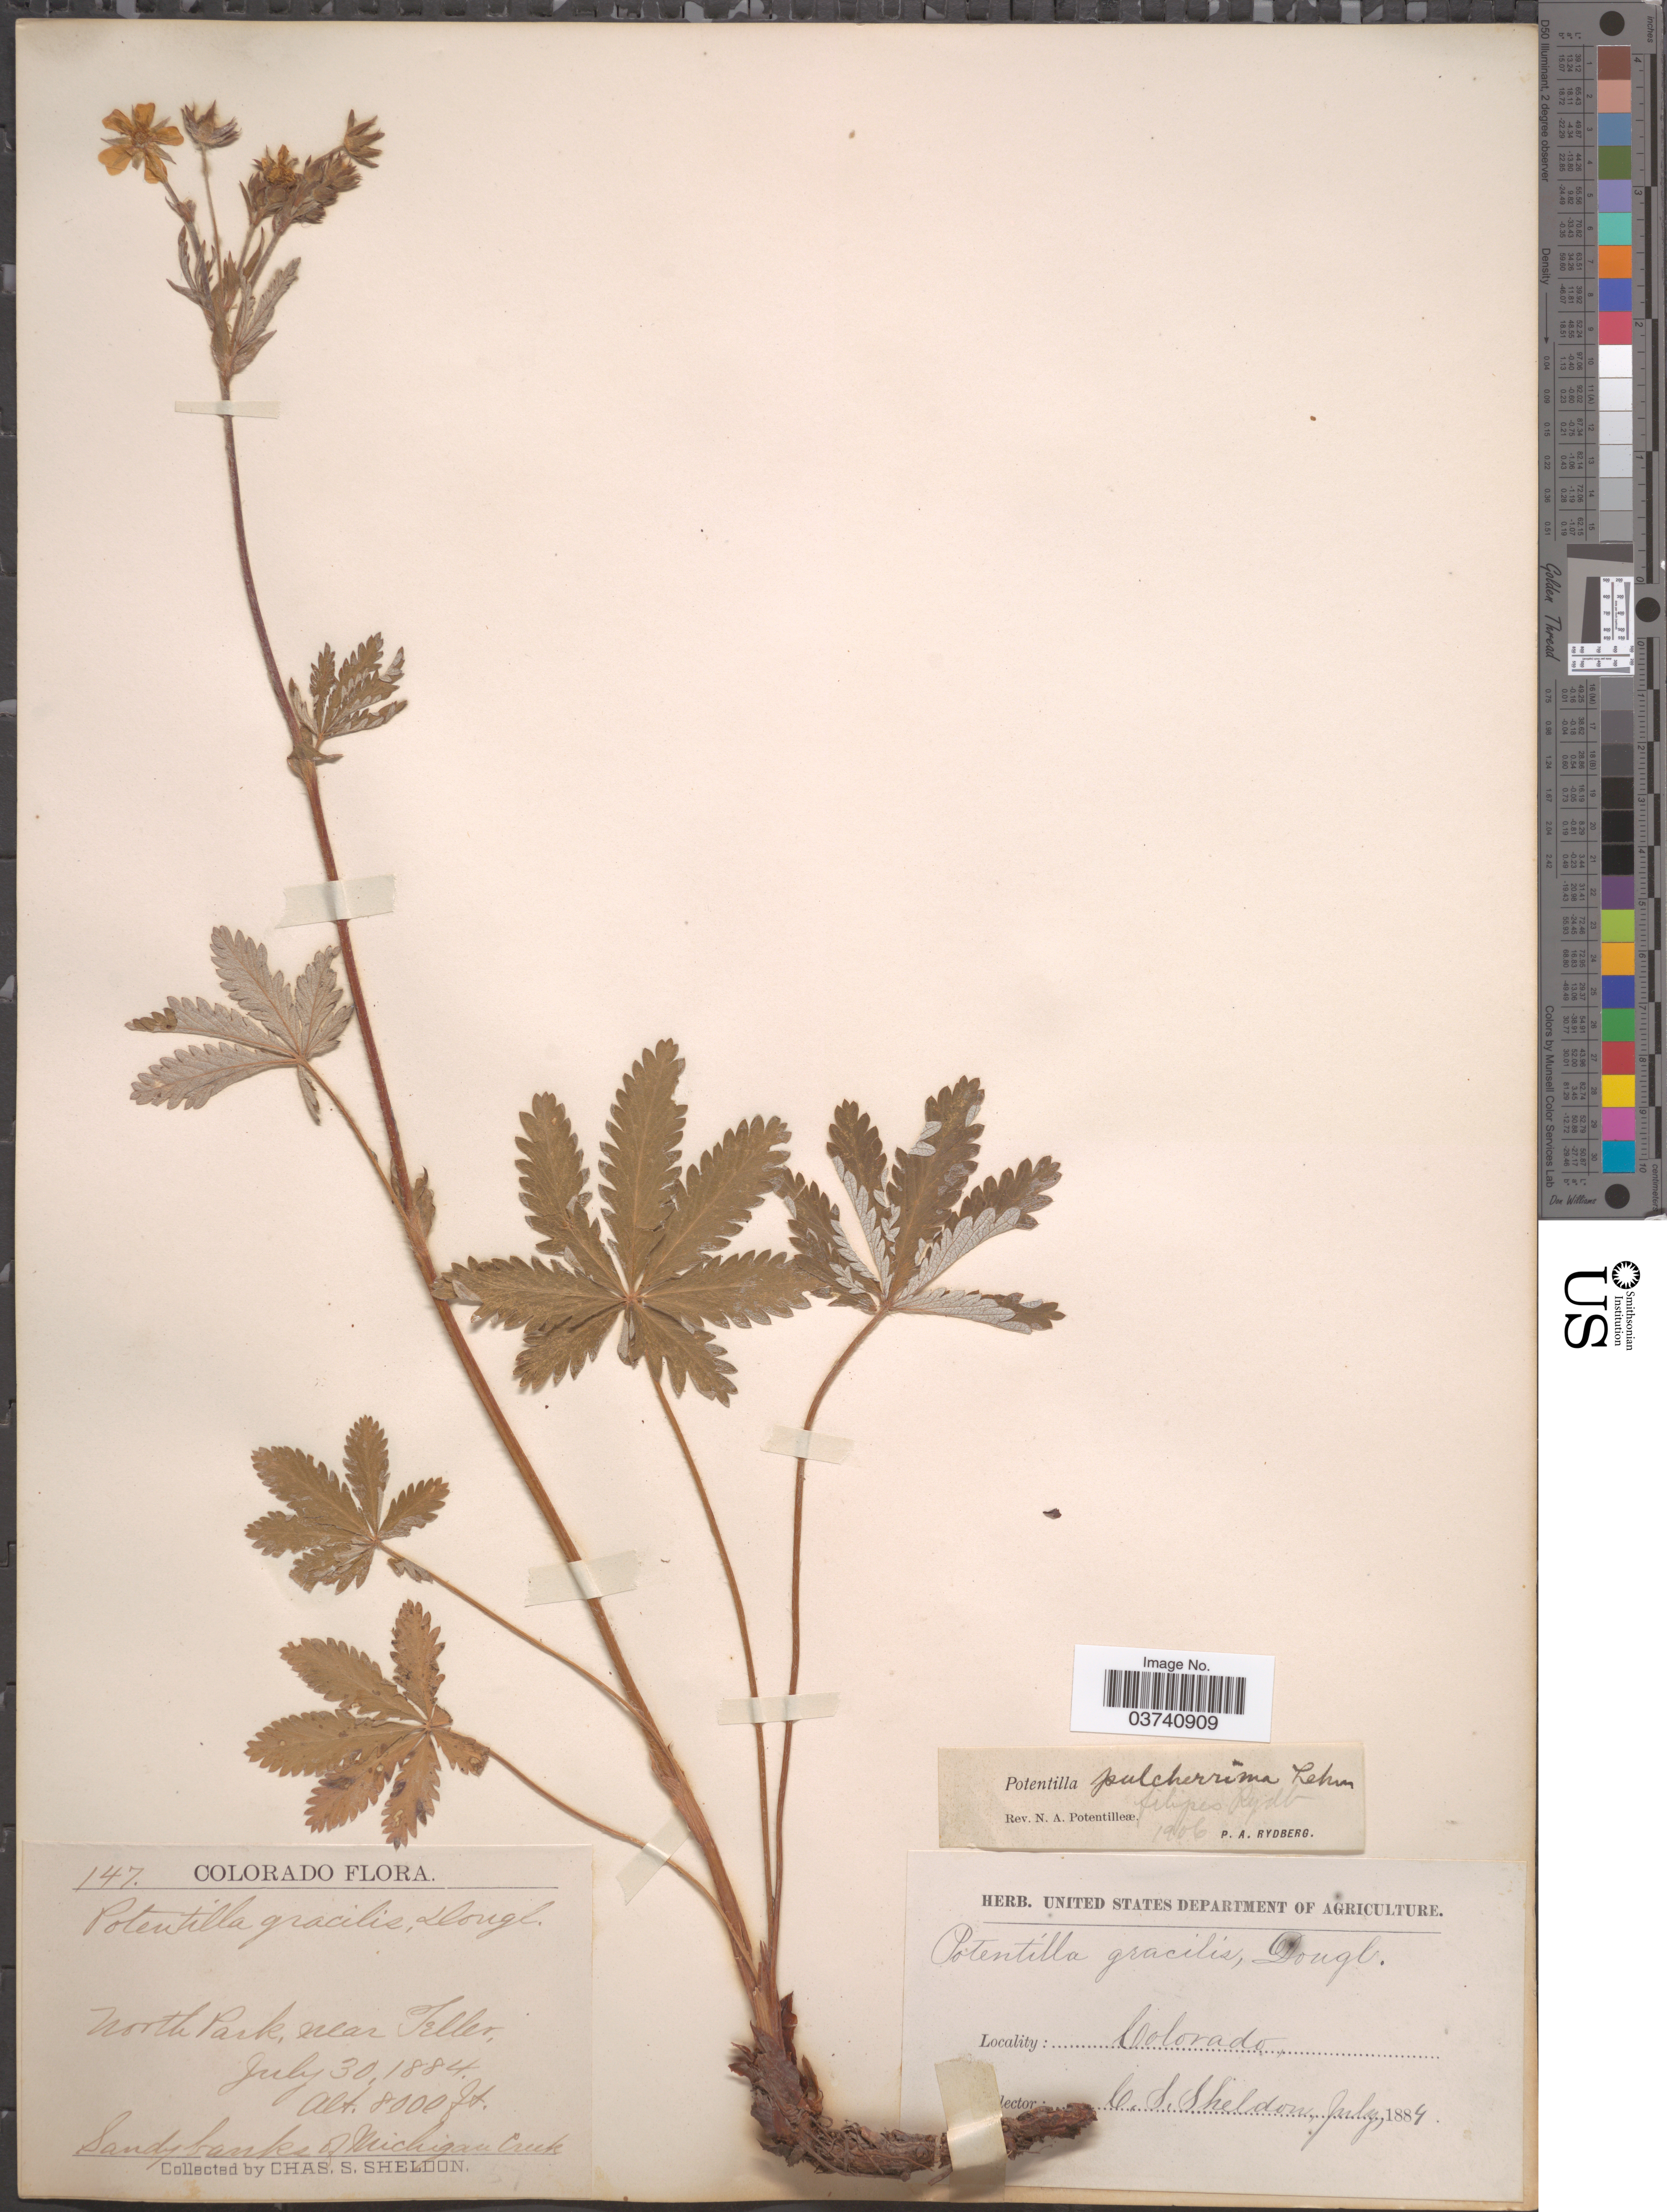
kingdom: Plantae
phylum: Tracheophyta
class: Magnoliopsida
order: Rosales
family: Rosaceae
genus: Potentilla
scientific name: Potentilla pulcherrima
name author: Lehm.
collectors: C. S. Sheldon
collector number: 147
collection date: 1884-07-30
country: United States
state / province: Colorado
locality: North Park, near Teller.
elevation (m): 2438